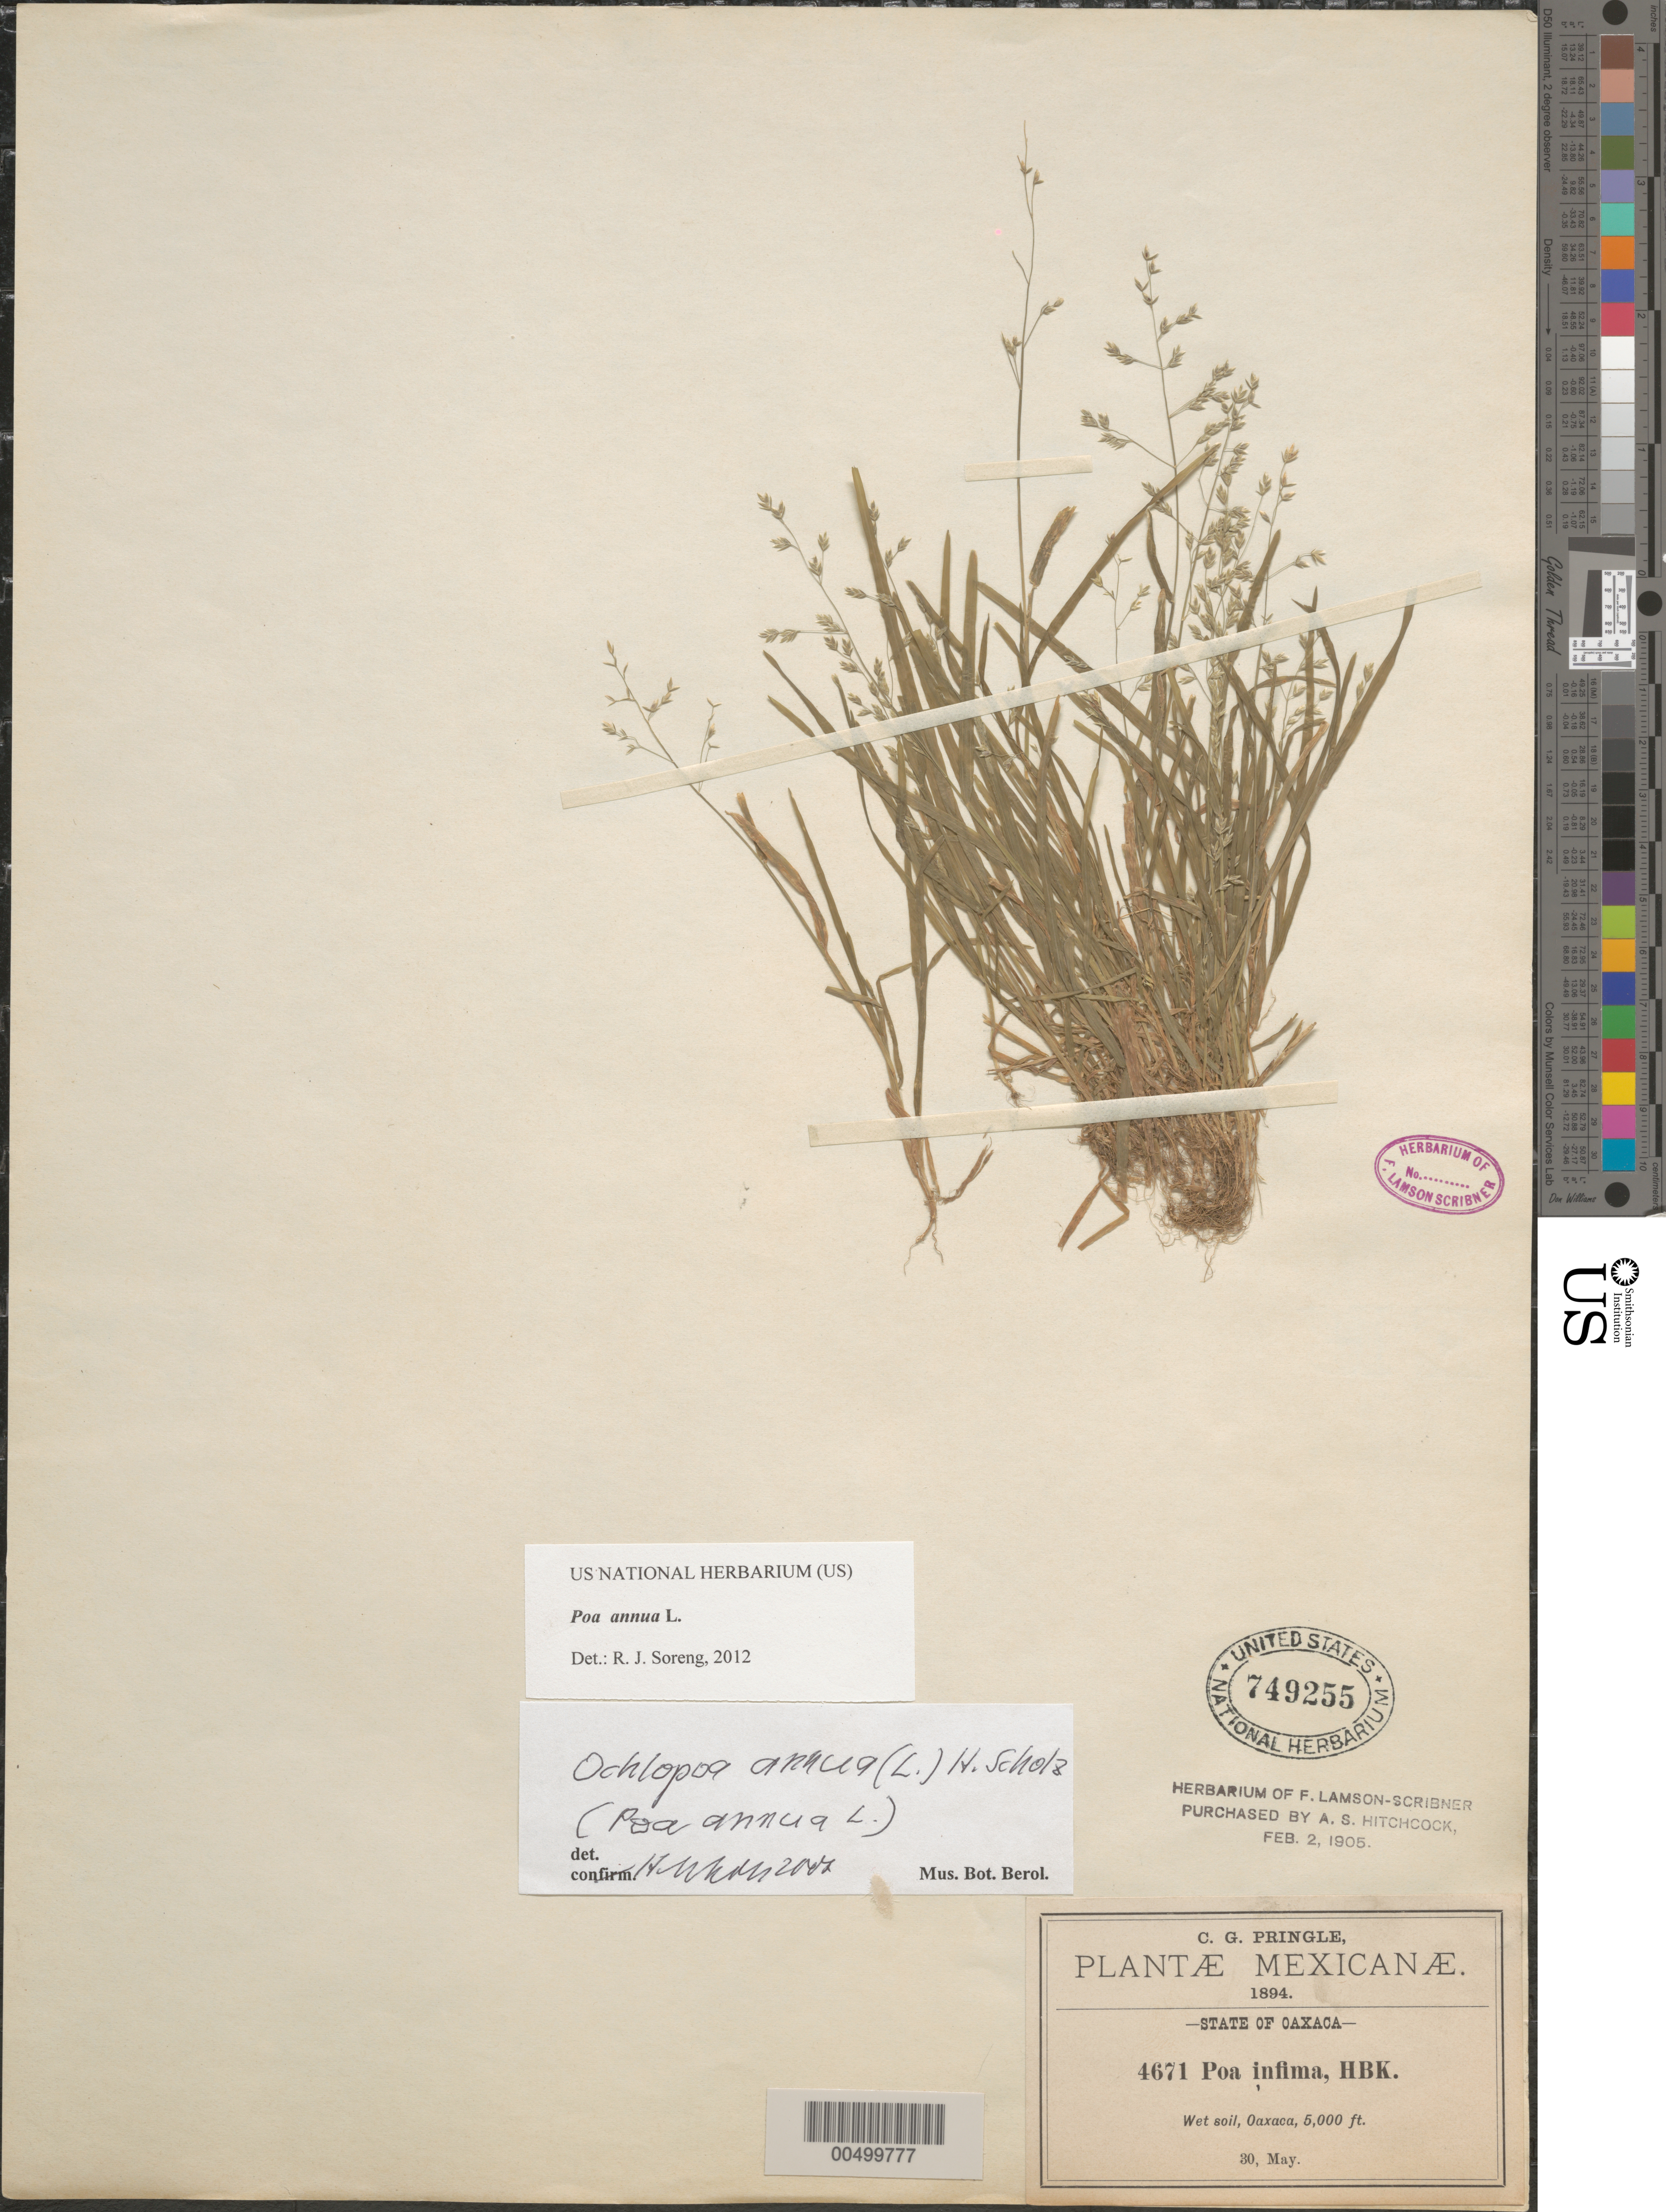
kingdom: Plantae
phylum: Tracheophyta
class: Liliopsida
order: Poales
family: Poaceae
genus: Poa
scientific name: Poa annua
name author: L.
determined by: Soreng, Robert J., Research Associate (BOT), Smithsonian Institution - National Museum of Natural History (UNITED STATES)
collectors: C. G. Pringle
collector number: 4671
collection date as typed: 30 May 1894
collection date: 1894-05-30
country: Mexico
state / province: Oaxaca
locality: Oaxaca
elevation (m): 1524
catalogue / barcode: US 749255